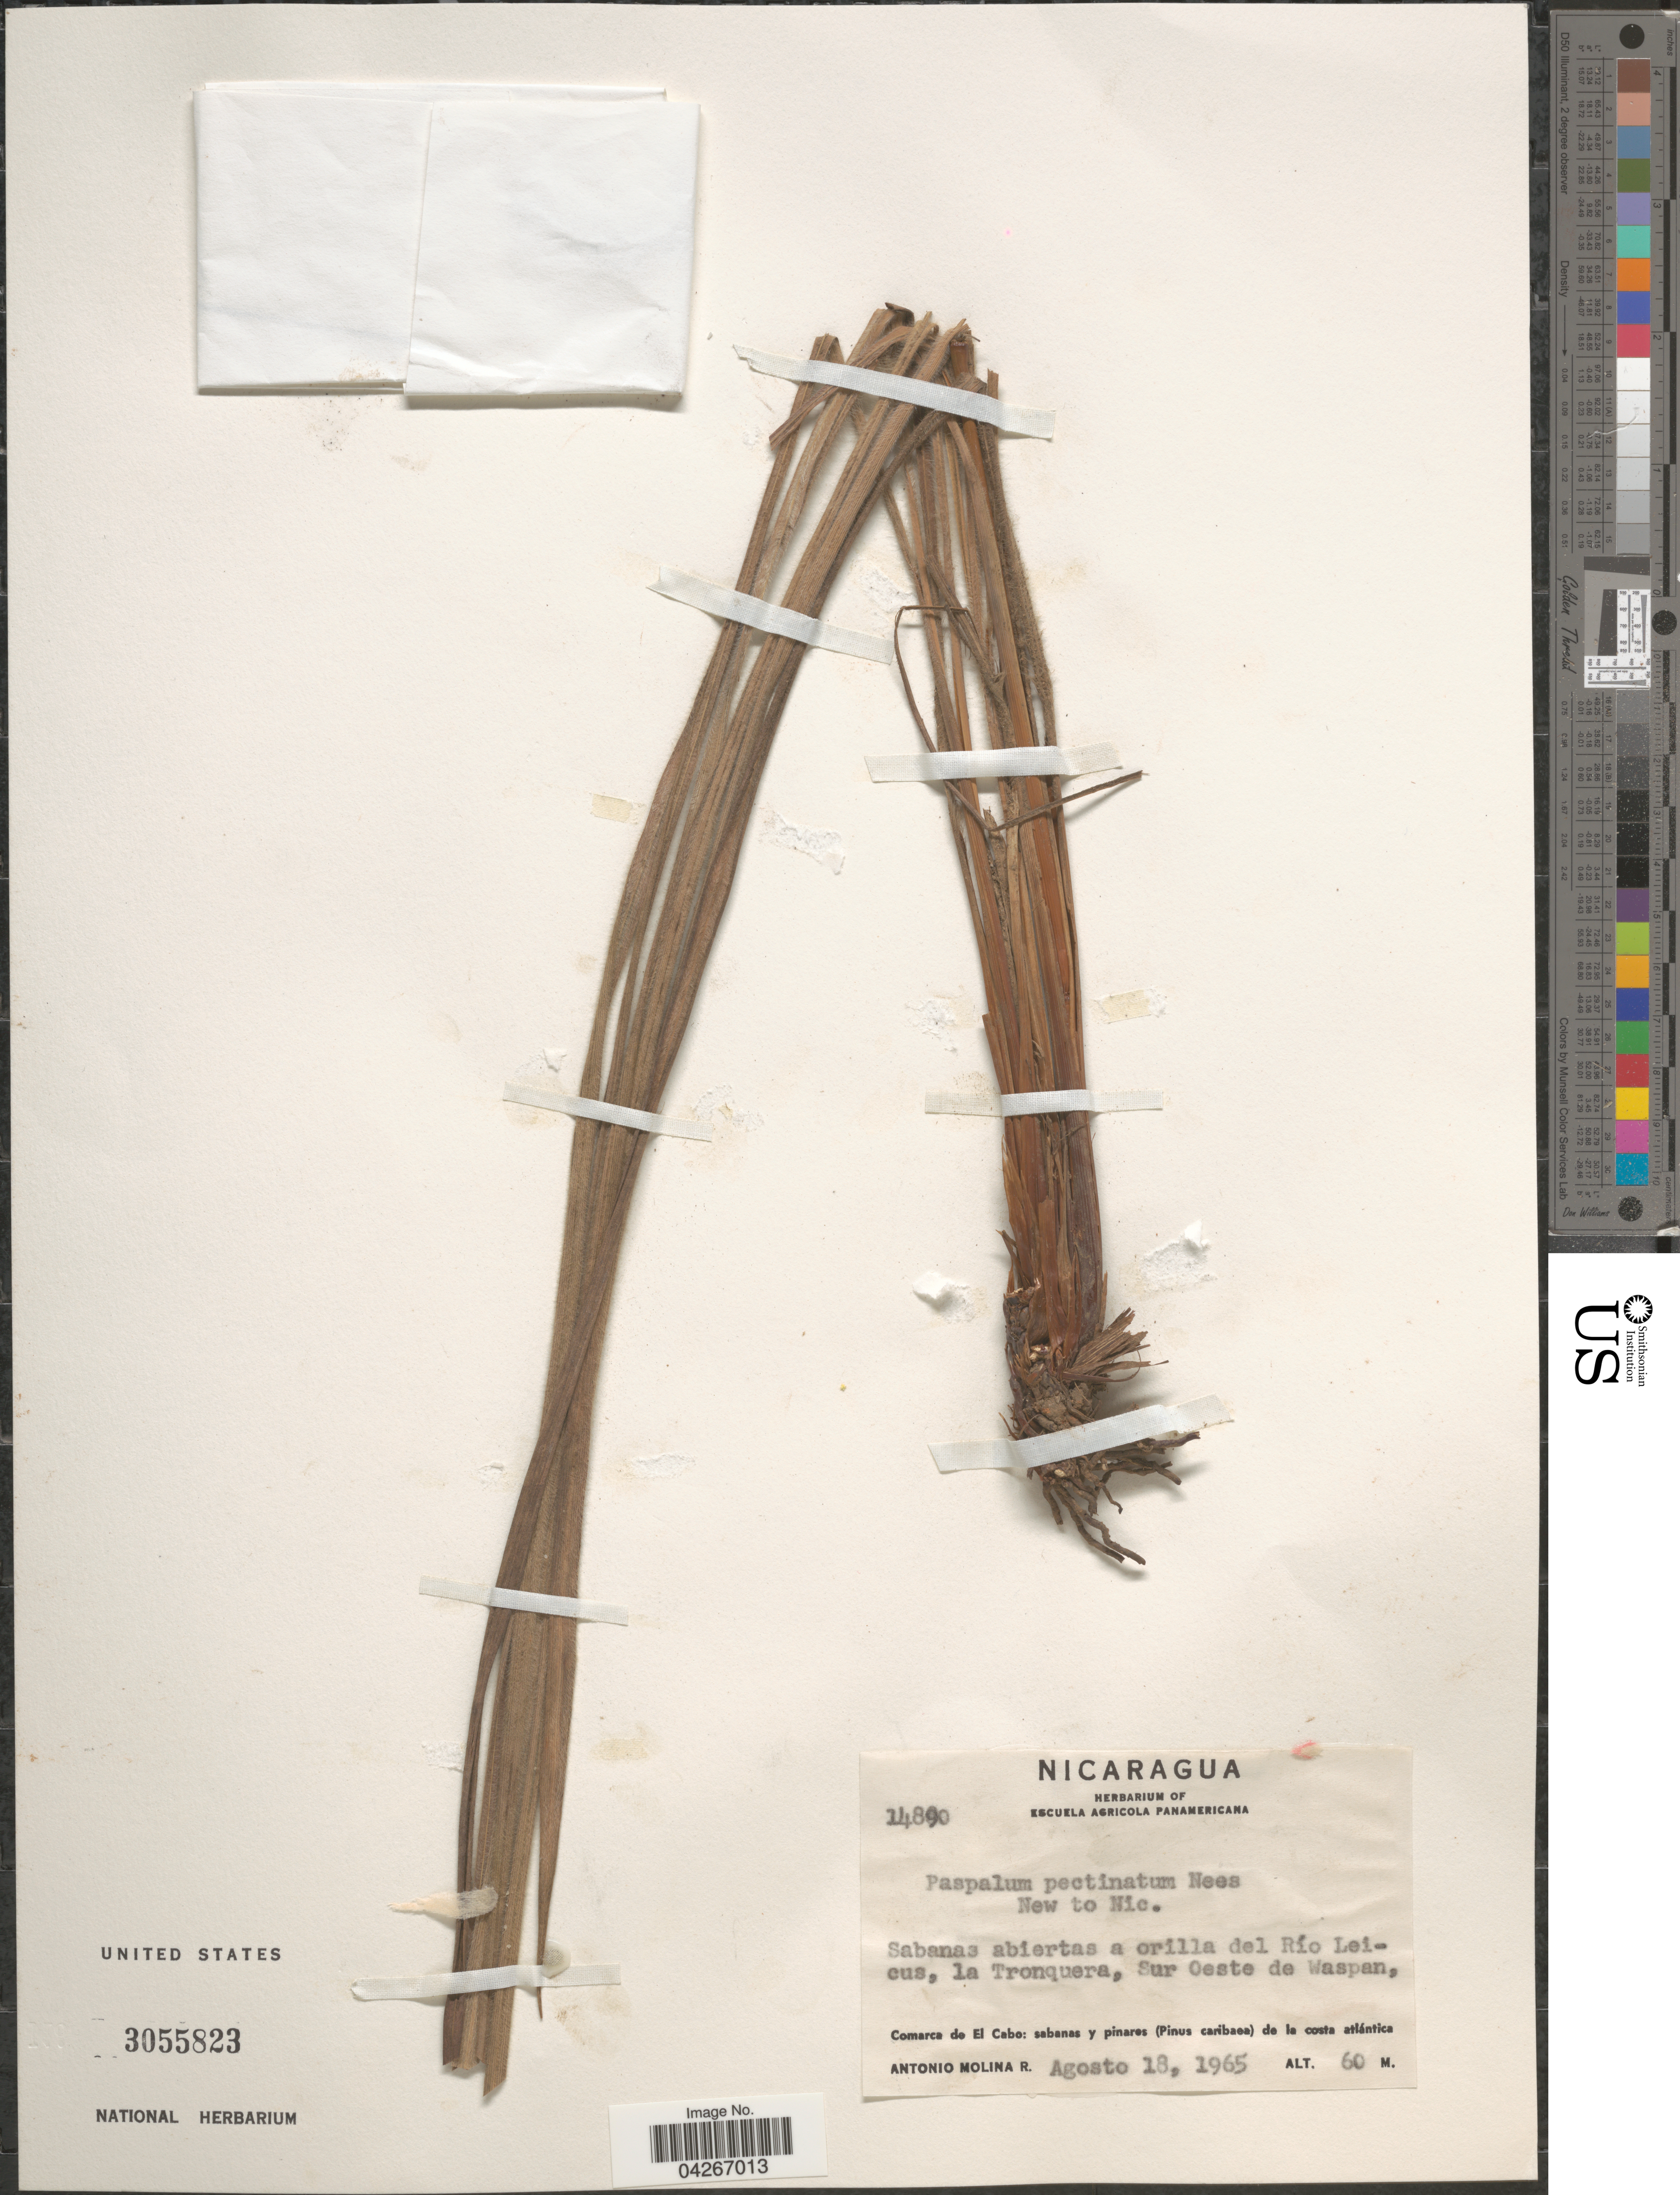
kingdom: Plantae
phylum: Tracheophyta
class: Liliopsida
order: Poales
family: Poaceae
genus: Paspalum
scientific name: Paspalum pectinatum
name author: Nees ex Trin.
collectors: A. Molina R.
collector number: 14890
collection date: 1965-08-18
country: Nicaragua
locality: Sabanas abiertas a orilla del Río Leicus, la Tronquera, Sur Oeste de Waspan. Comarca de El Cabo: sabanas y pinares (Pinus caribaea) de la costa atlántica.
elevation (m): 60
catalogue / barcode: US 3055823